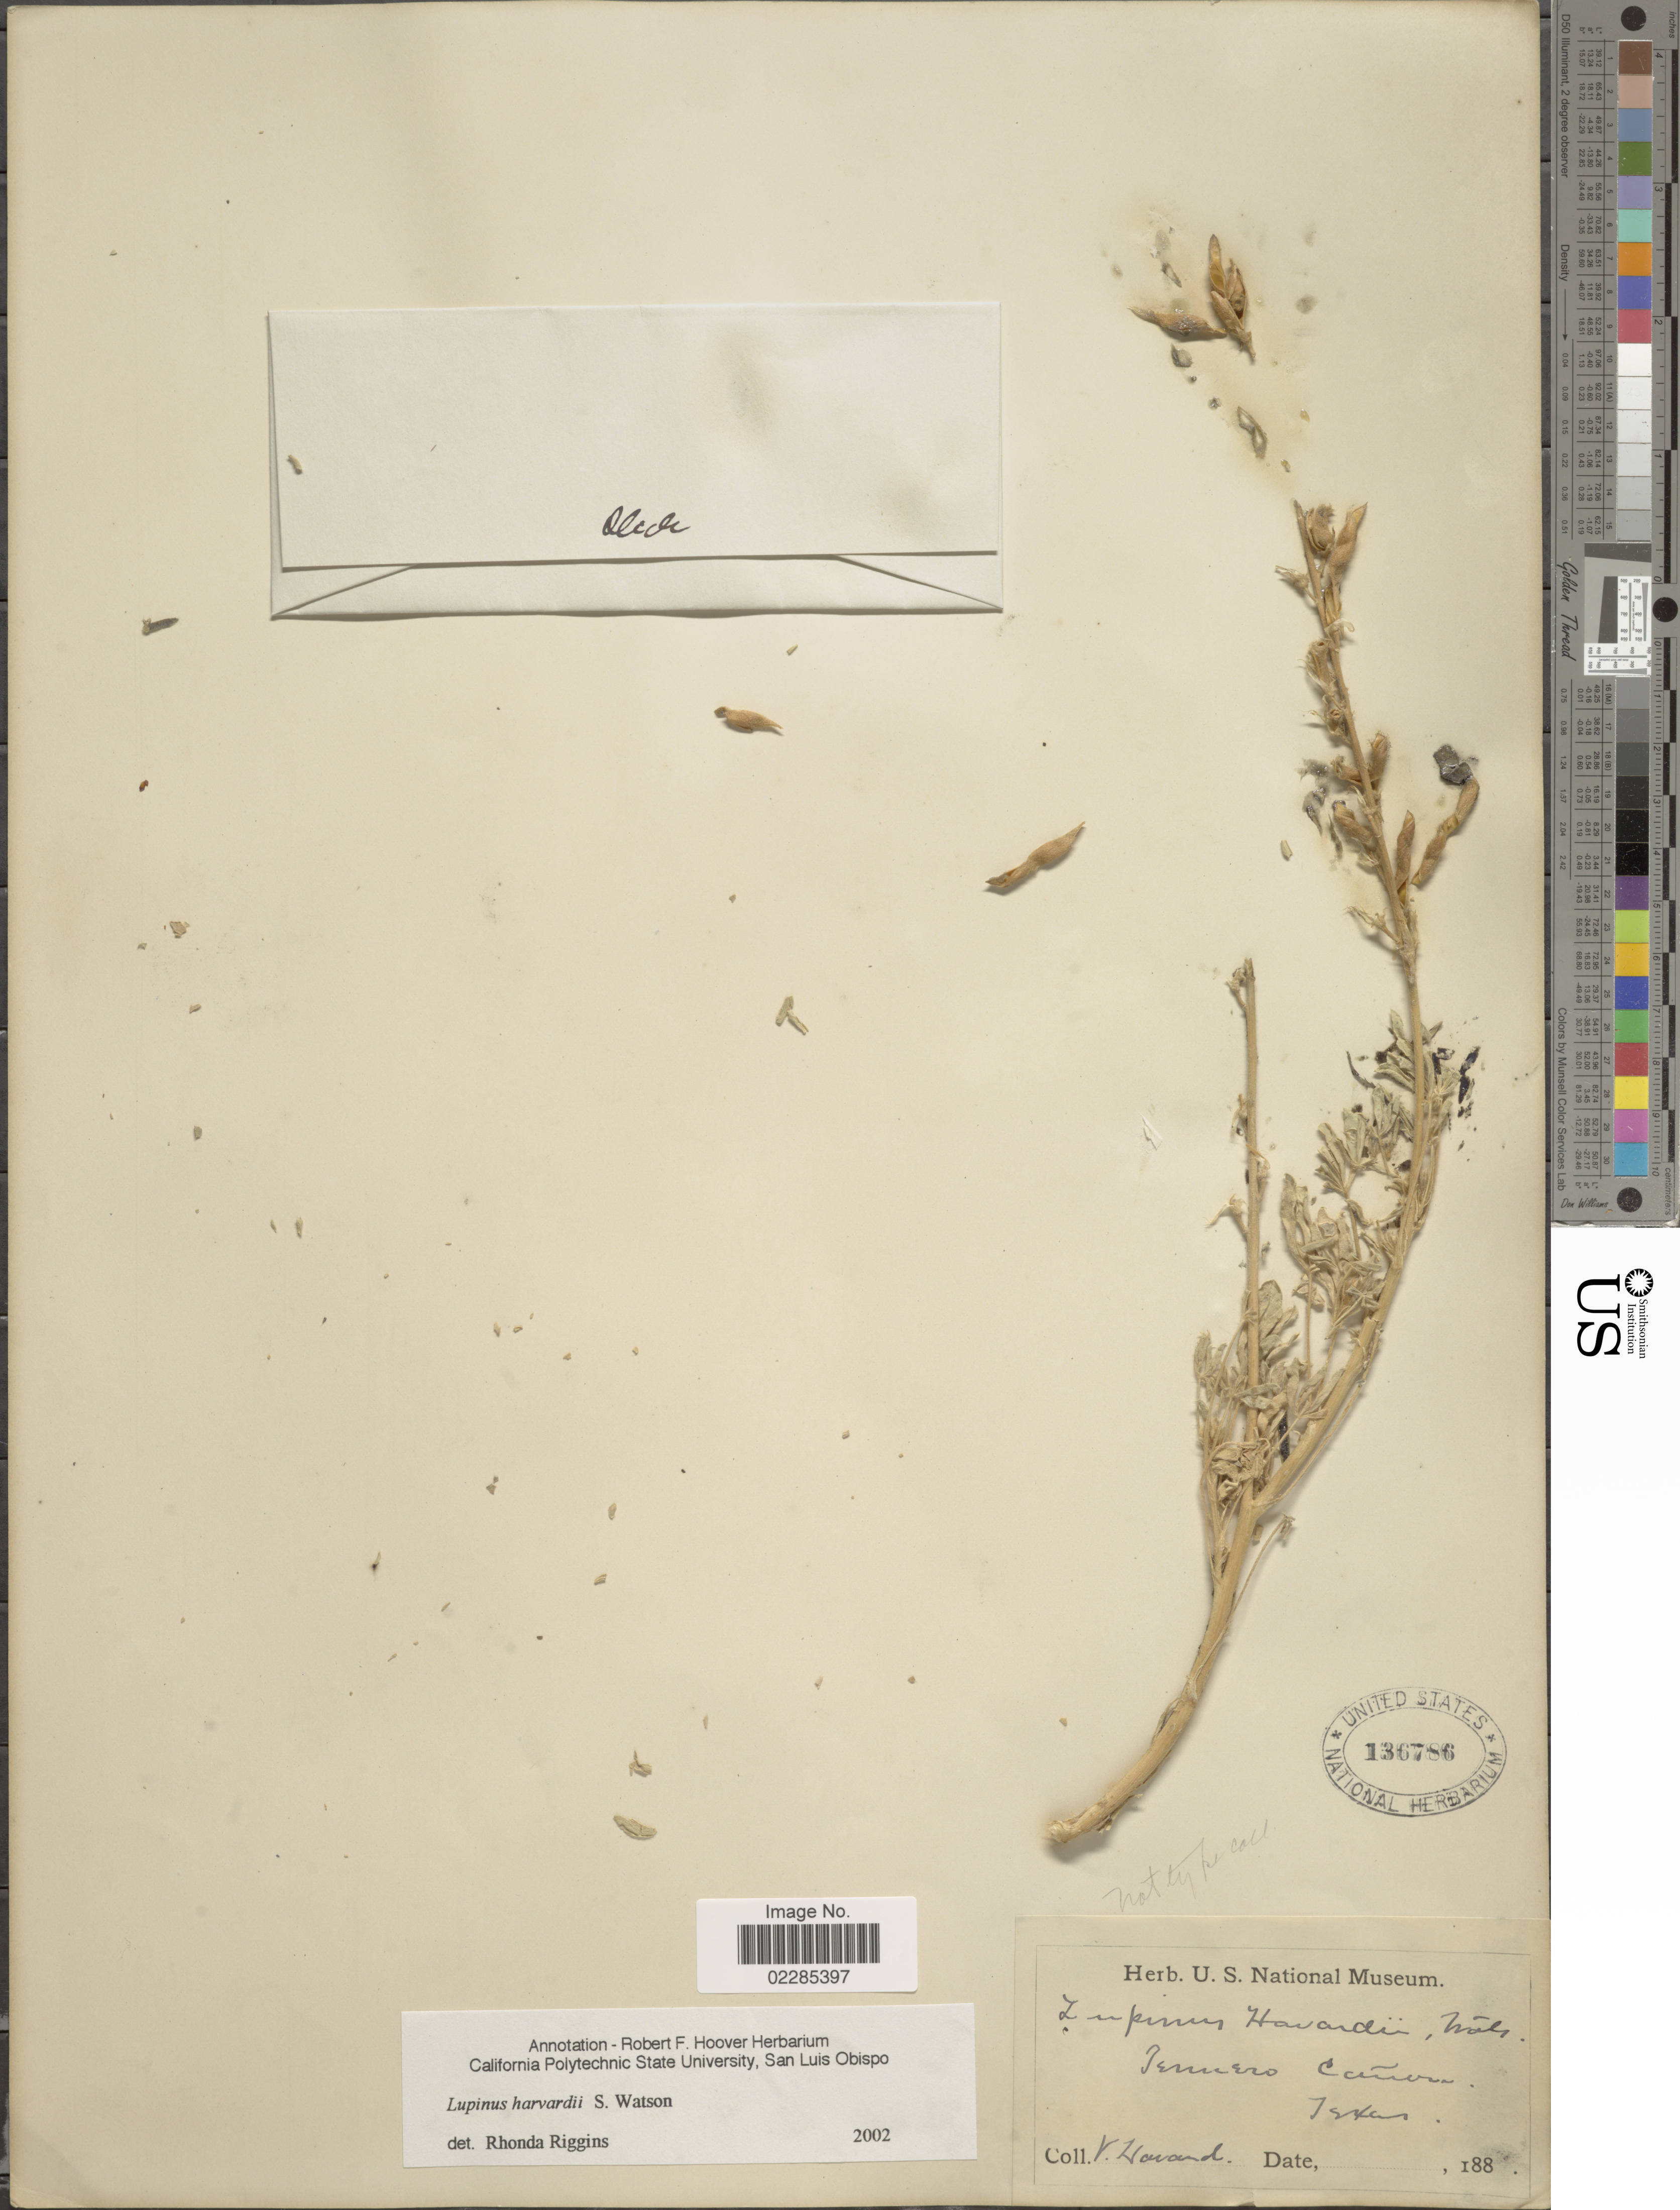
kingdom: Plantae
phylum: Tracheophyta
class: Magnoliopsida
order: Fabales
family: Fabaceae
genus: Lupinus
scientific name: Lupinus havardii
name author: S. Watson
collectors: V. Havard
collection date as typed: Transcribed d/m/y: //188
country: United States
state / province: Texas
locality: Tennero Cañons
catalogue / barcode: US 136786